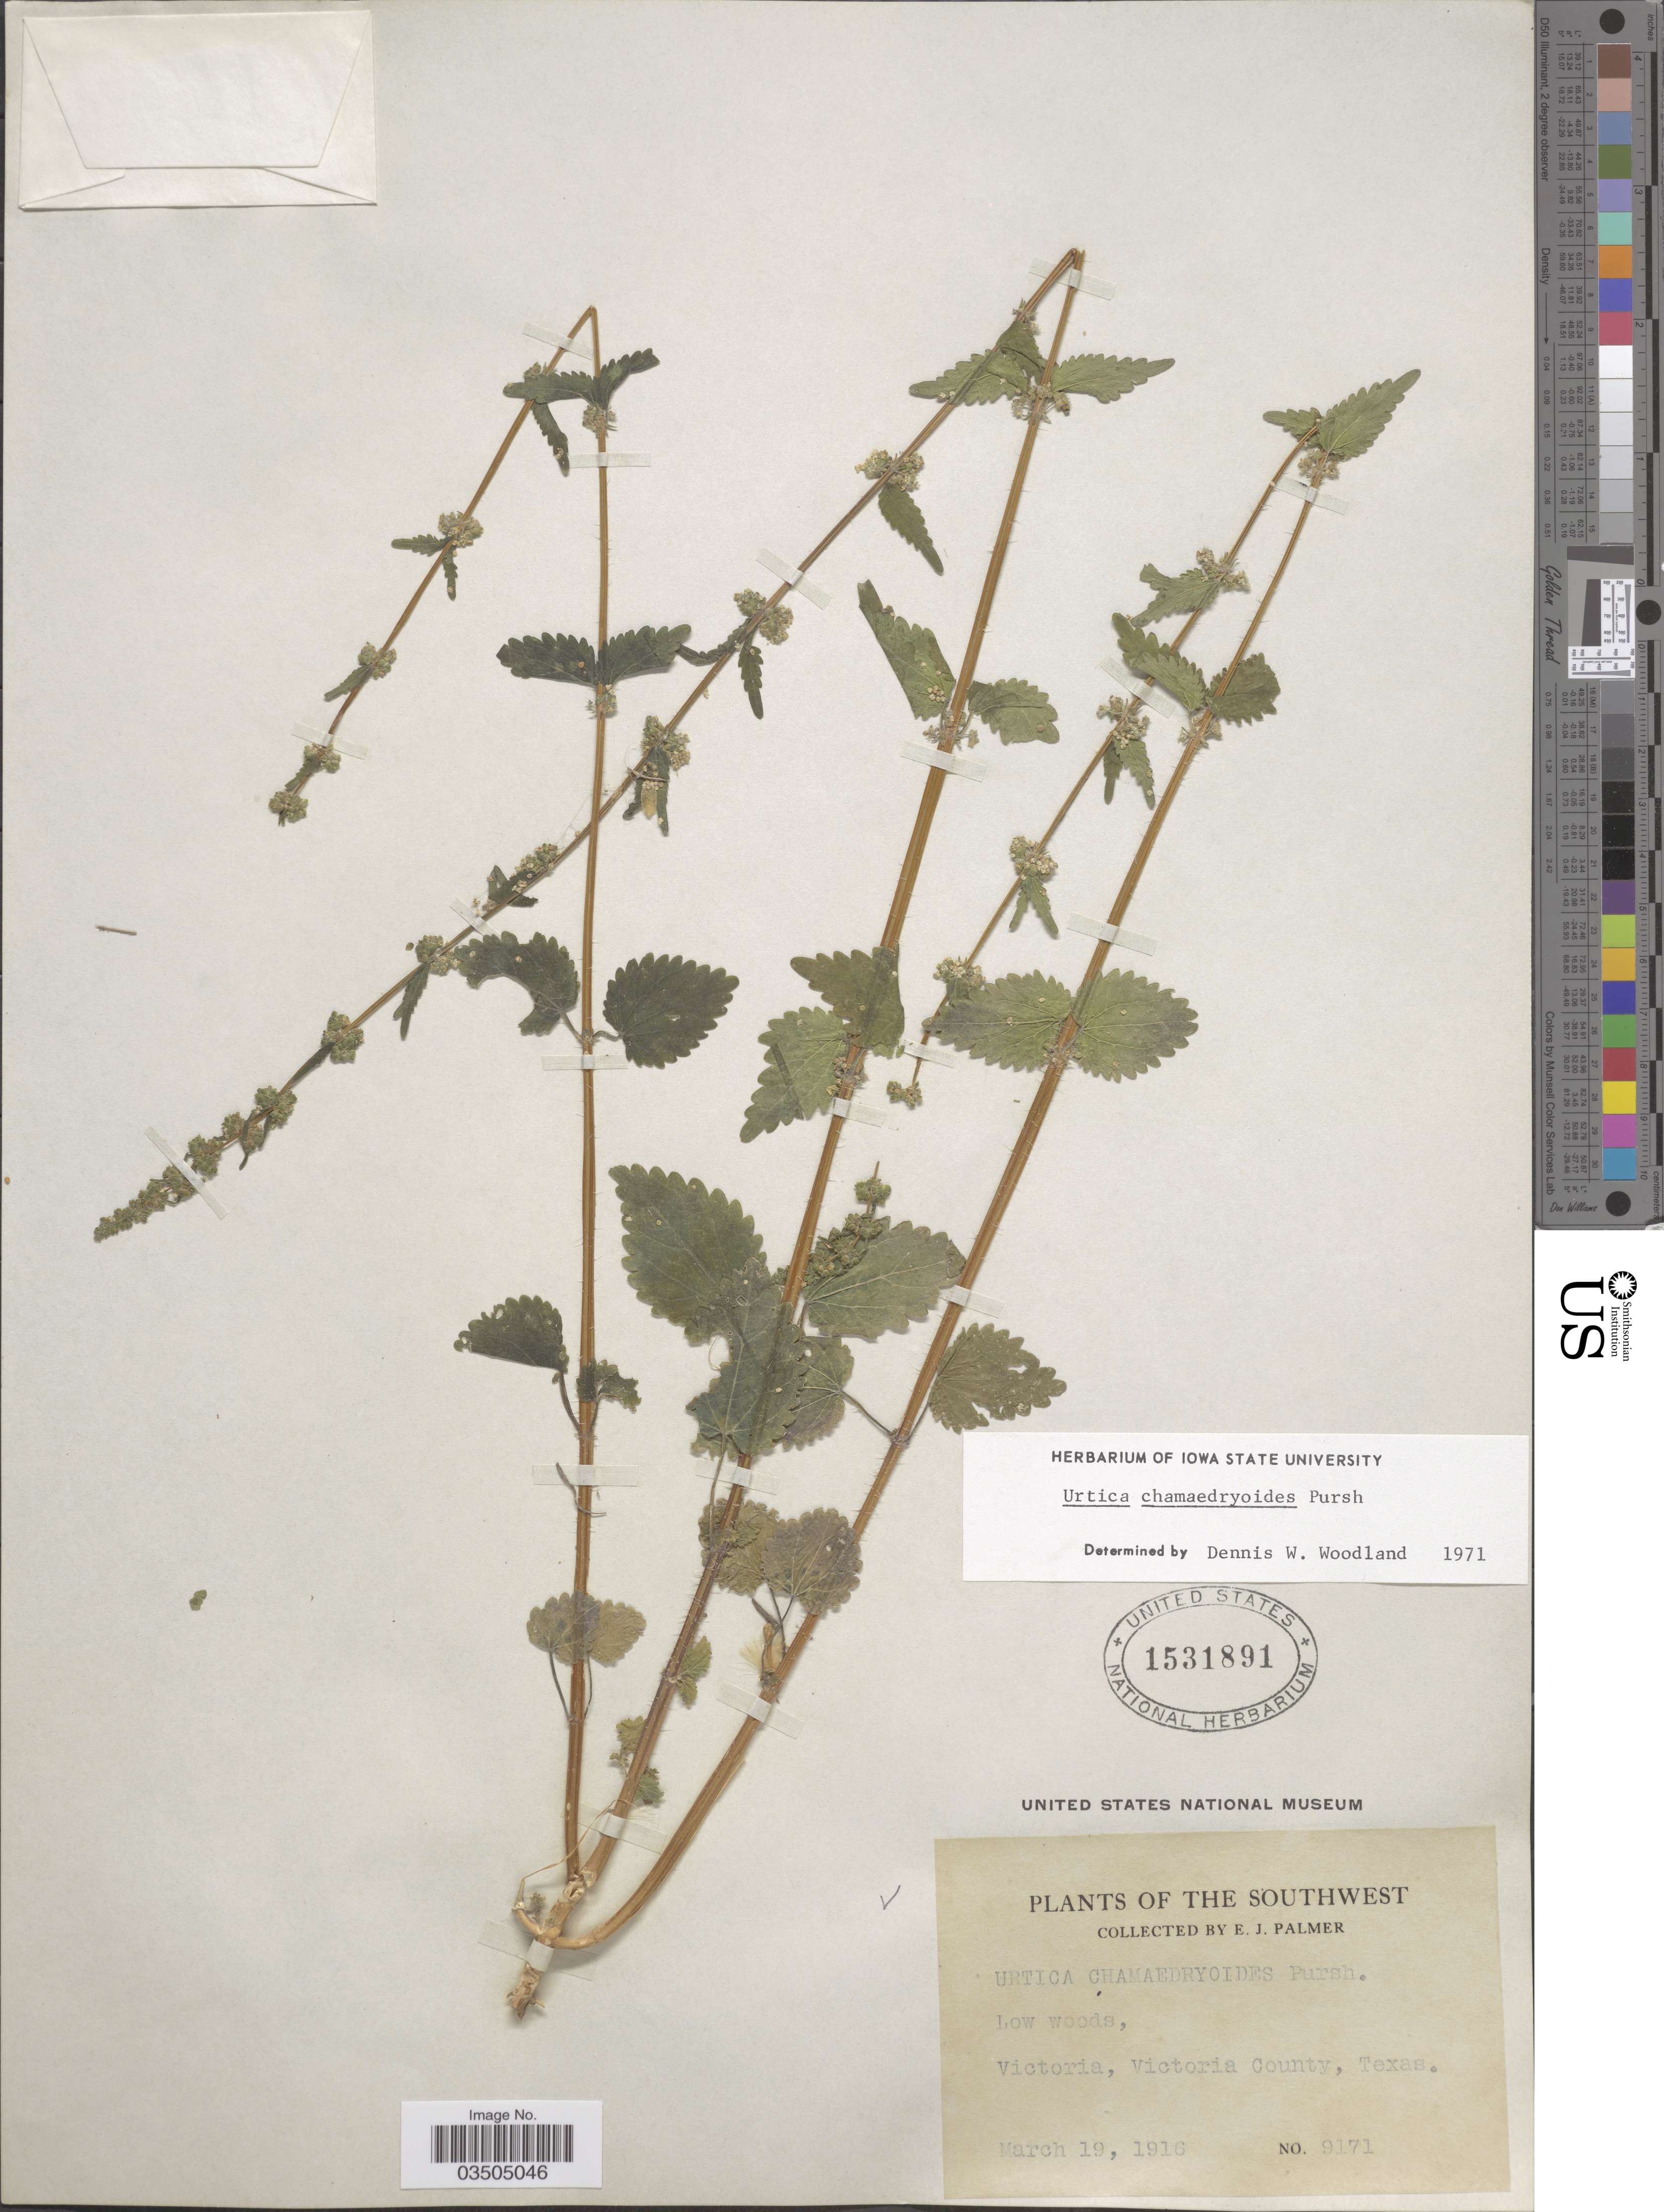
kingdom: Plantae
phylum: Tracheophyta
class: Magnoliopsida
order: Rosales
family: Urticaceae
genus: Urtica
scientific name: Urtica chamaedryoides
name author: Pursh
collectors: E. J. Palmer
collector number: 9171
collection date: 1916-03-19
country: United States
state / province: Texas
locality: The Southwest. Victoria, Victoria County.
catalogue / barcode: US 1531891